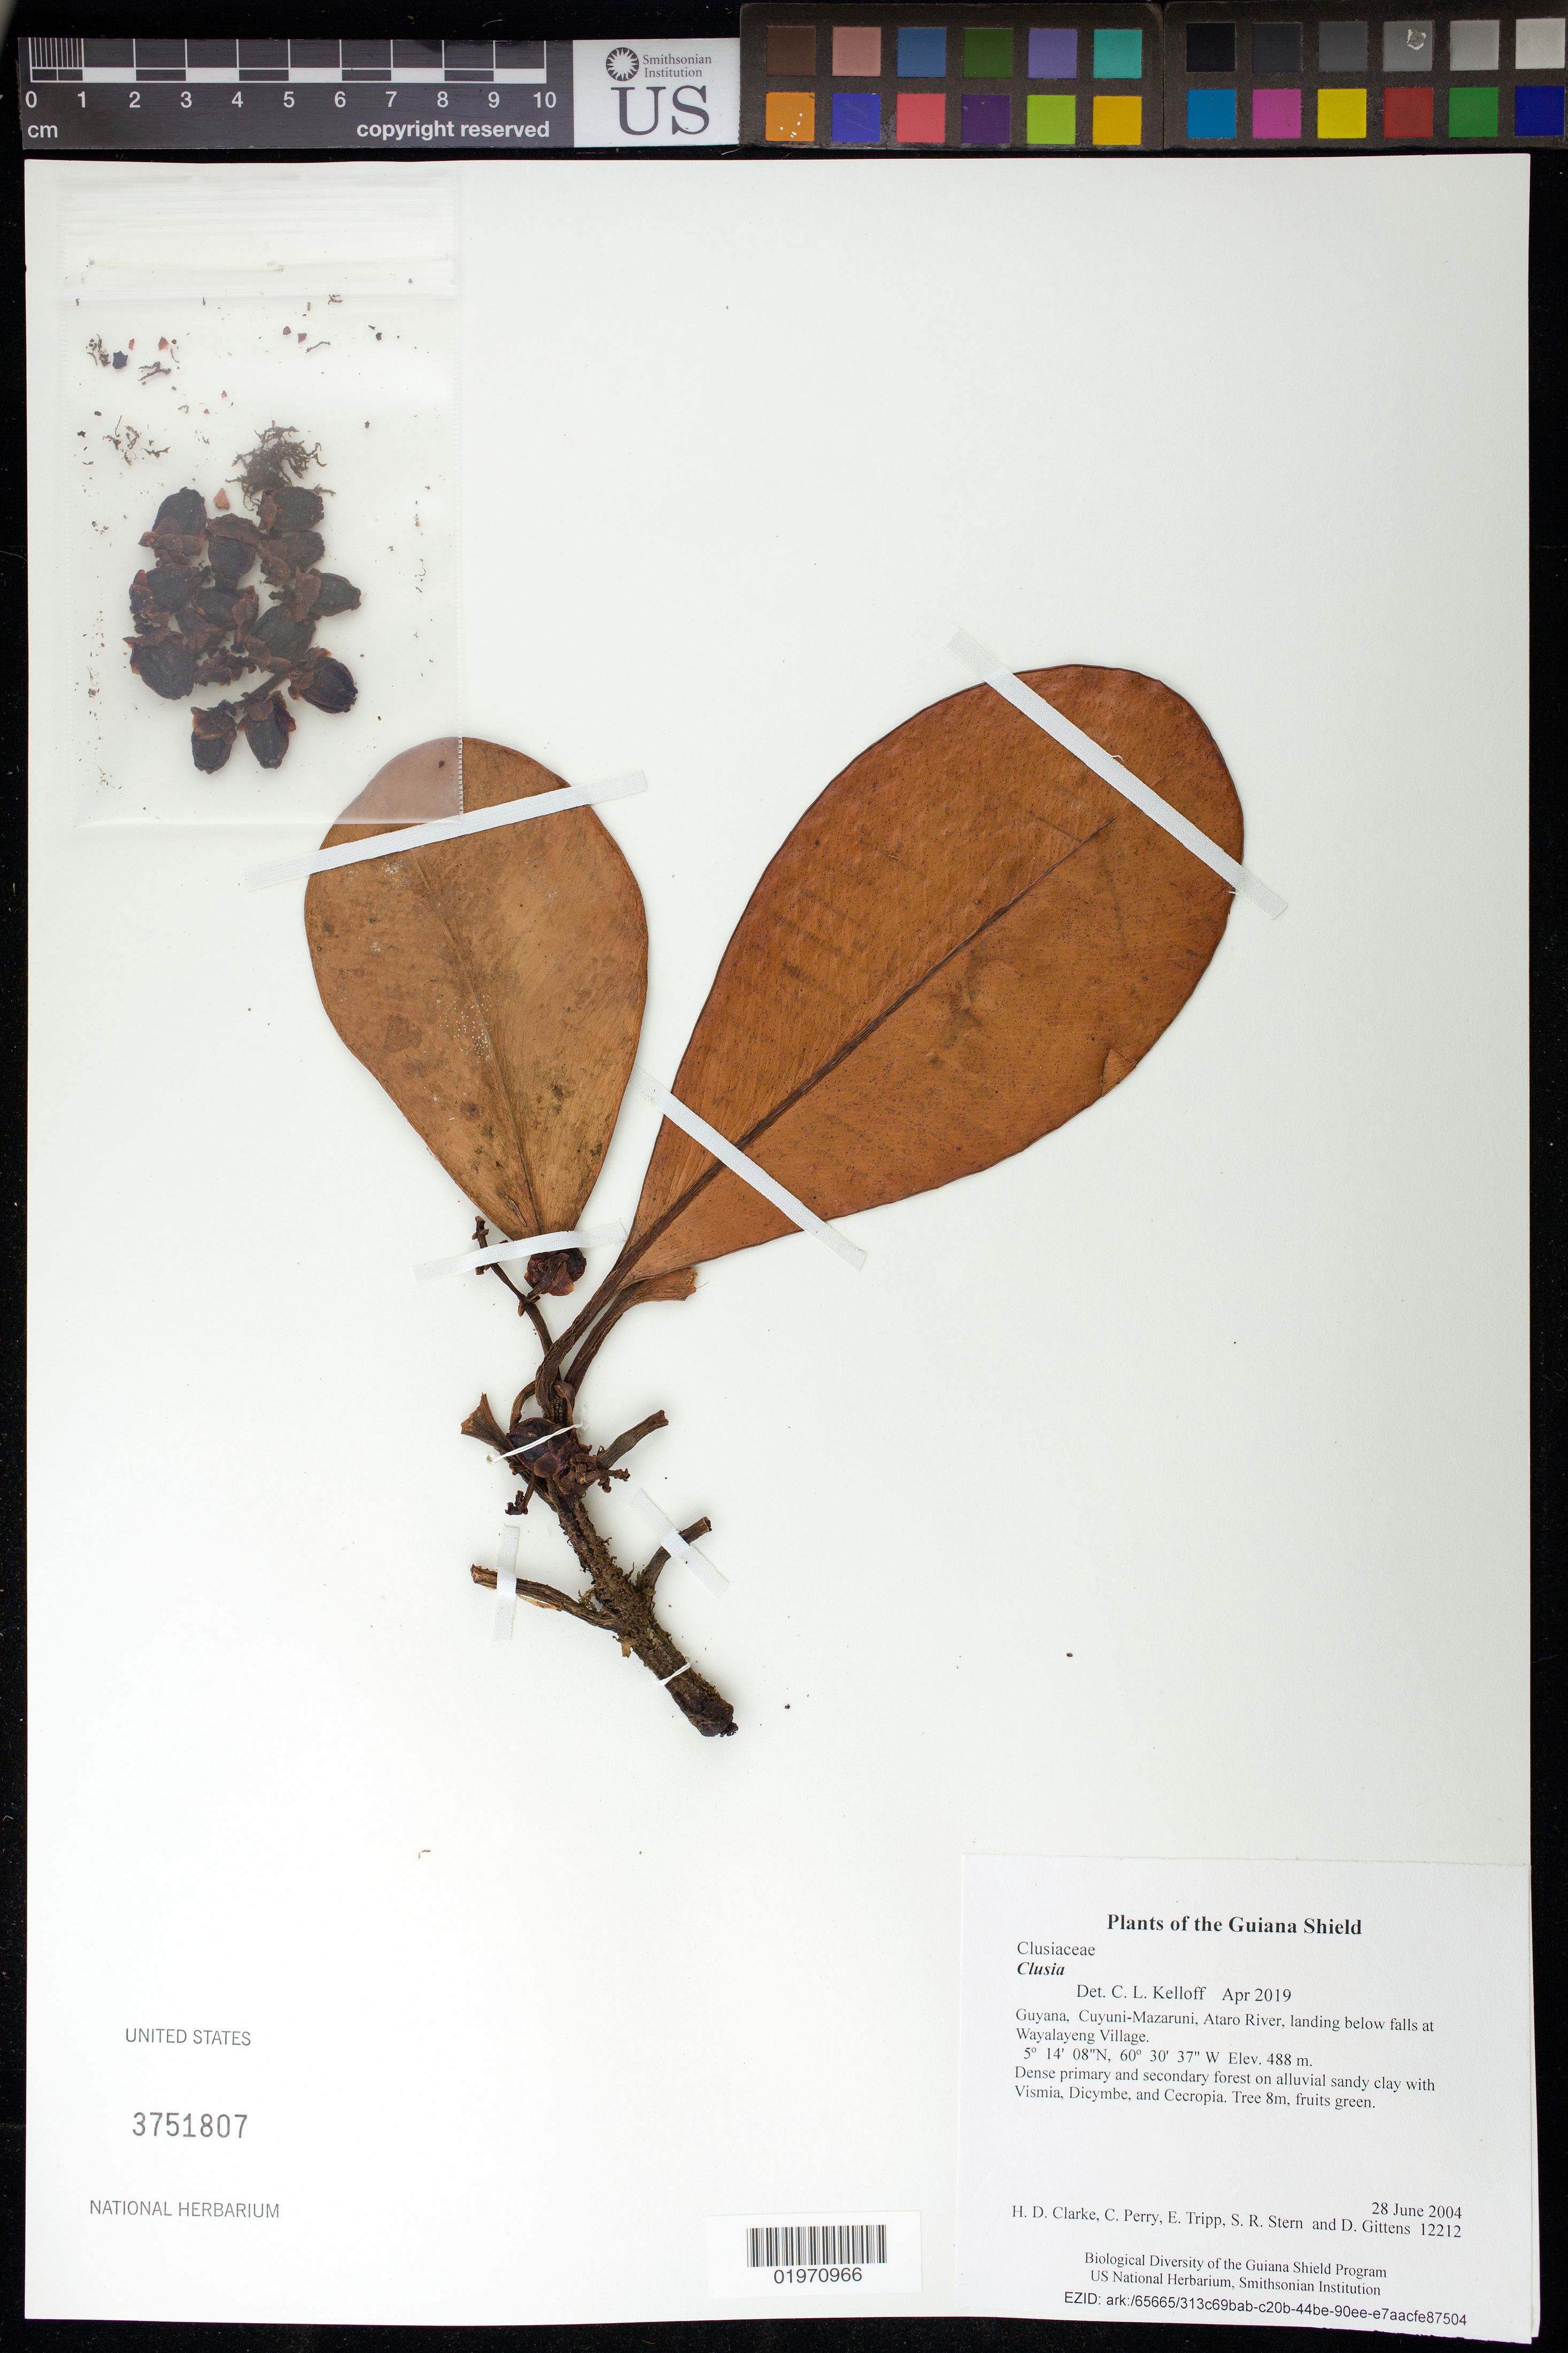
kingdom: Plantae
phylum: Tracheophyta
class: Magnoliopsida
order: Malpighiales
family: Clusiaceae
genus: Clusia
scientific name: Clusia sp.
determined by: Kelloff, C. L.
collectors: H. D. Clarke, C. Perry, E. Tripp, S. R. Stern & D. Gittens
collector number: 12212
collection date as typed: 28 June 2004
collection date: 2004-06-28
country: Guyana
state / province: Cuyuni-Mazaruni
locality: Ataro River, landing below falls at Wayalayeng Village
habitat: Dense primary and secondary forest on alluvial sandy clay with Vismia, Dicymbe, and Cecropia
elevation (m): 488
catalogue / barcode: US 3751807